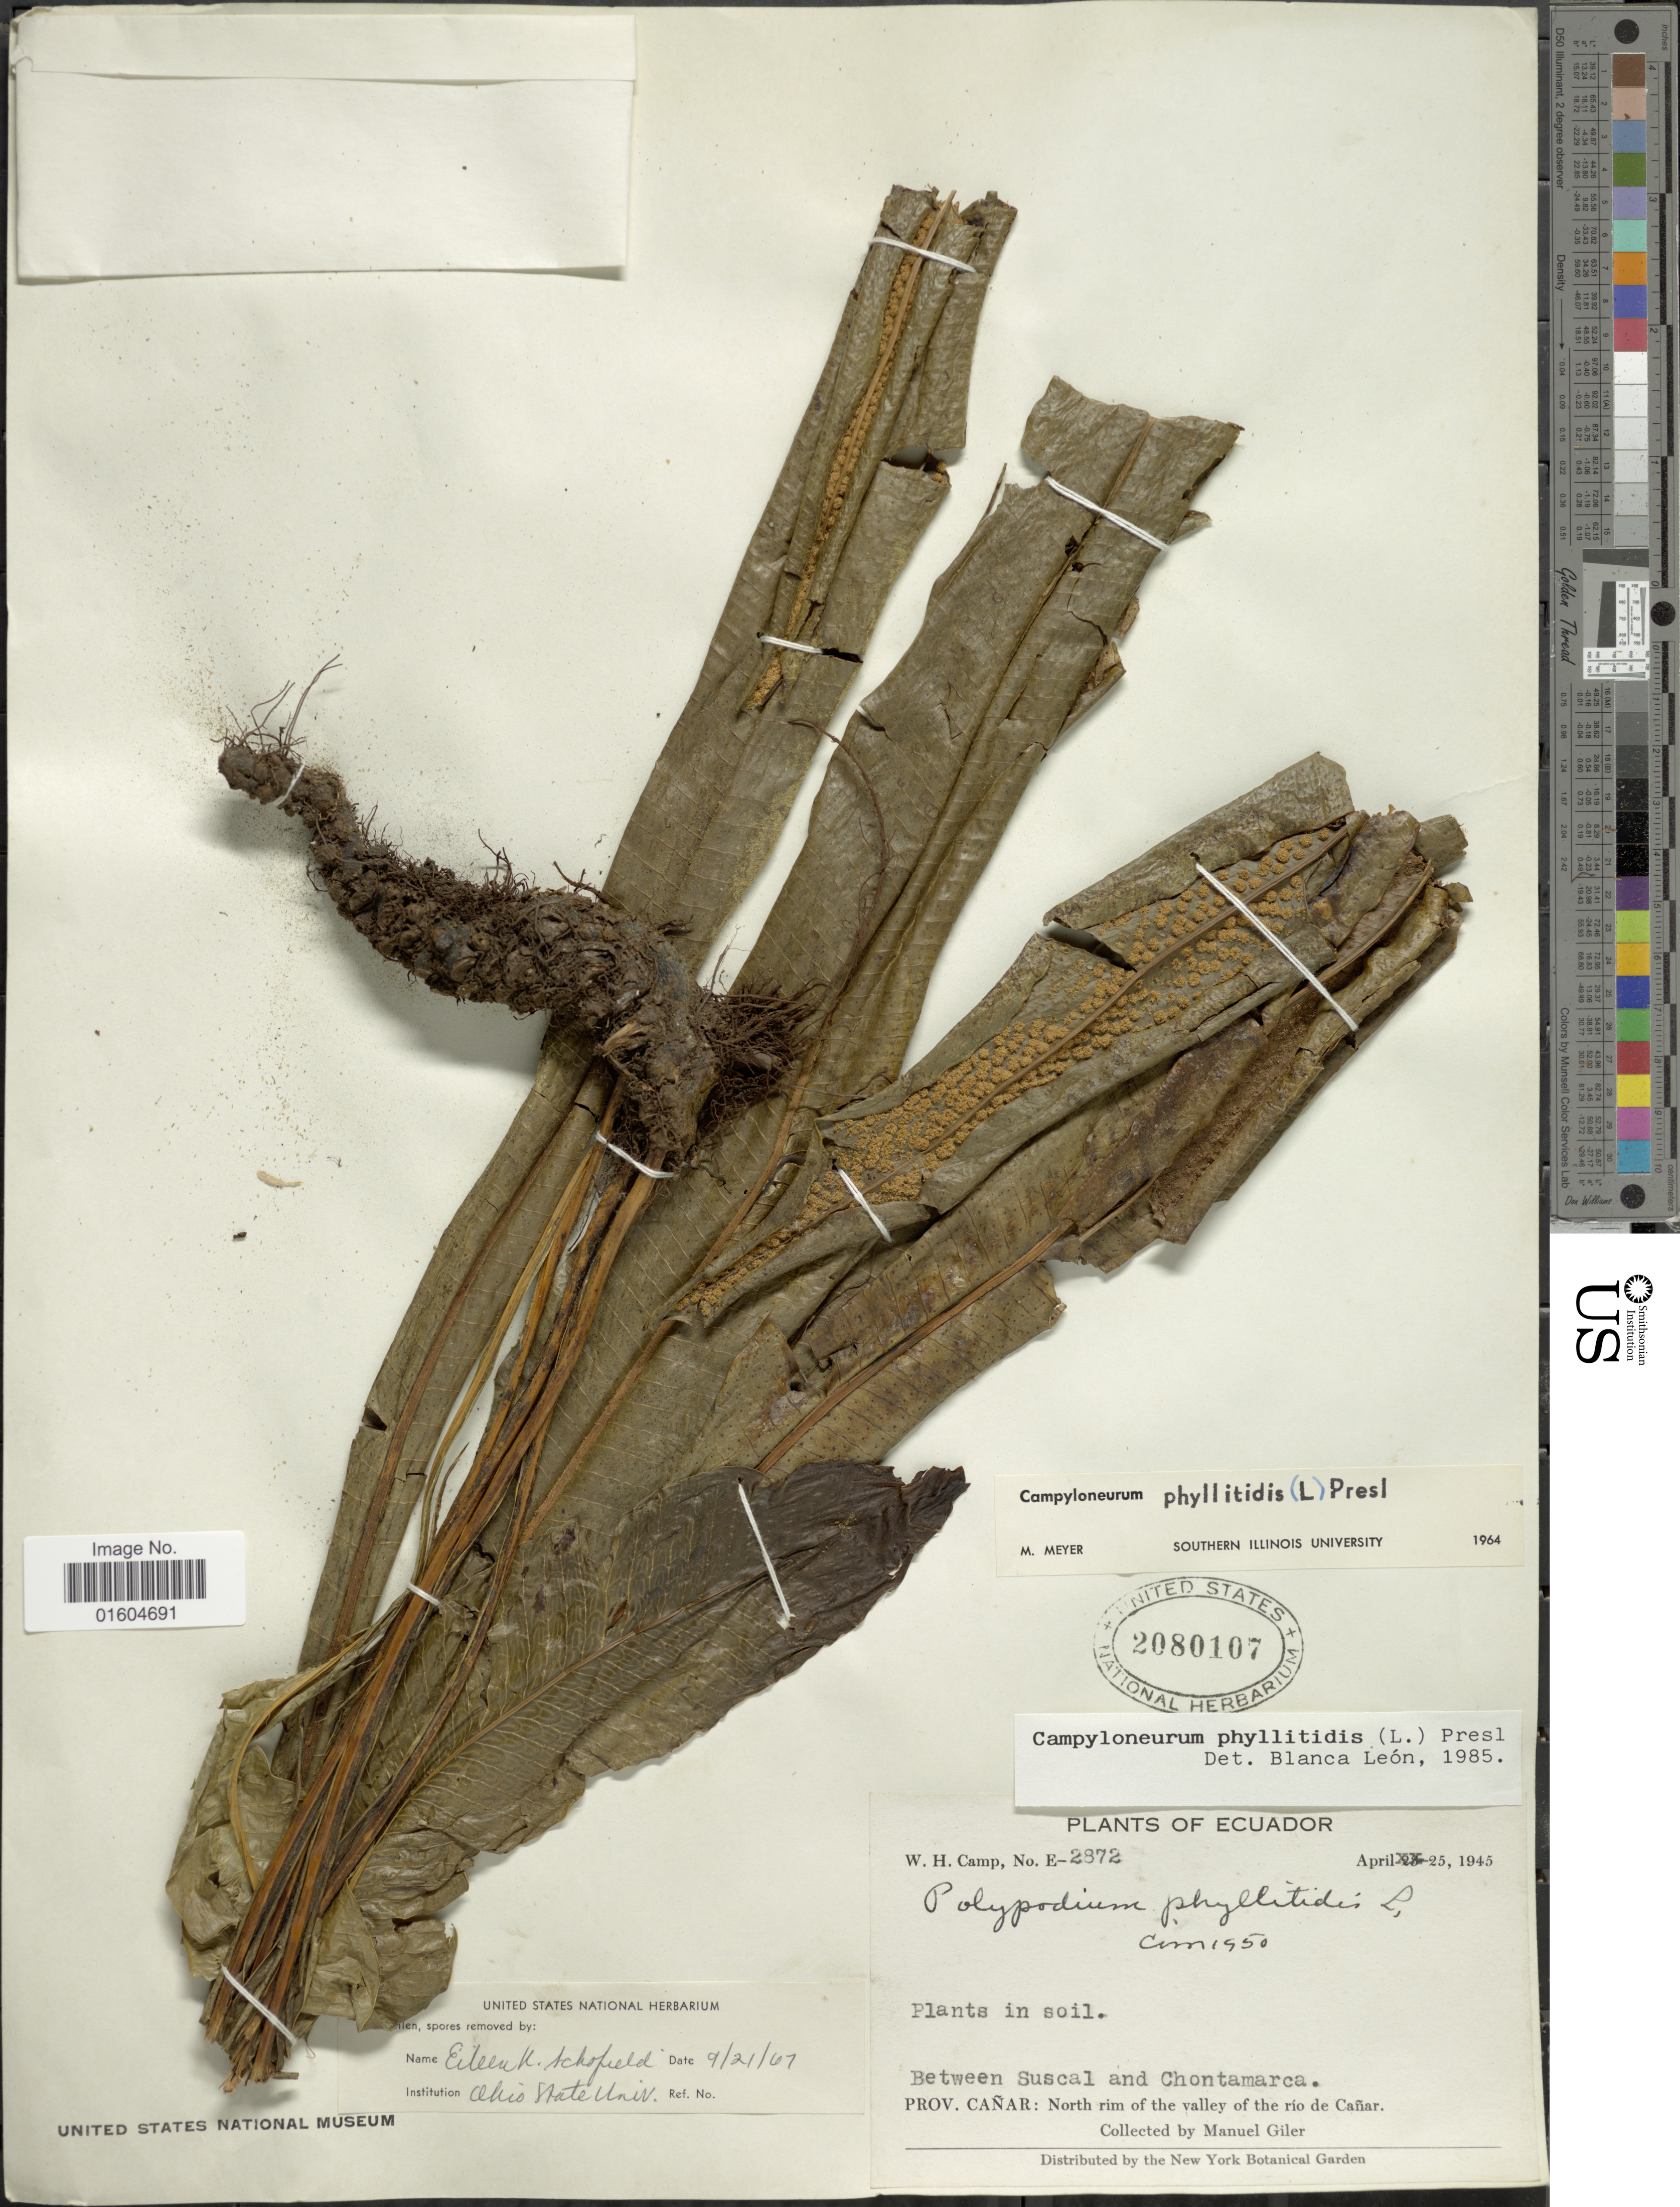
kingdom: Plantae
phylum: Tracheophyta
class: Polypodiopsida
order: Polypodiales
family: Polypodiaceae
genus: Campyloneurum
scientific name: Campyloneurum phyllitidis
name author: (L.) C. Presl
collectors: M. Gíler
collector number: E-2872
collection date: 1945-04-25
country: Ecuador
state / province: Cañar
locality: Ecuador. Prov. Cañar: North rim of the valley of the rio de Cañar.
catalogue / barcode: US 2080107